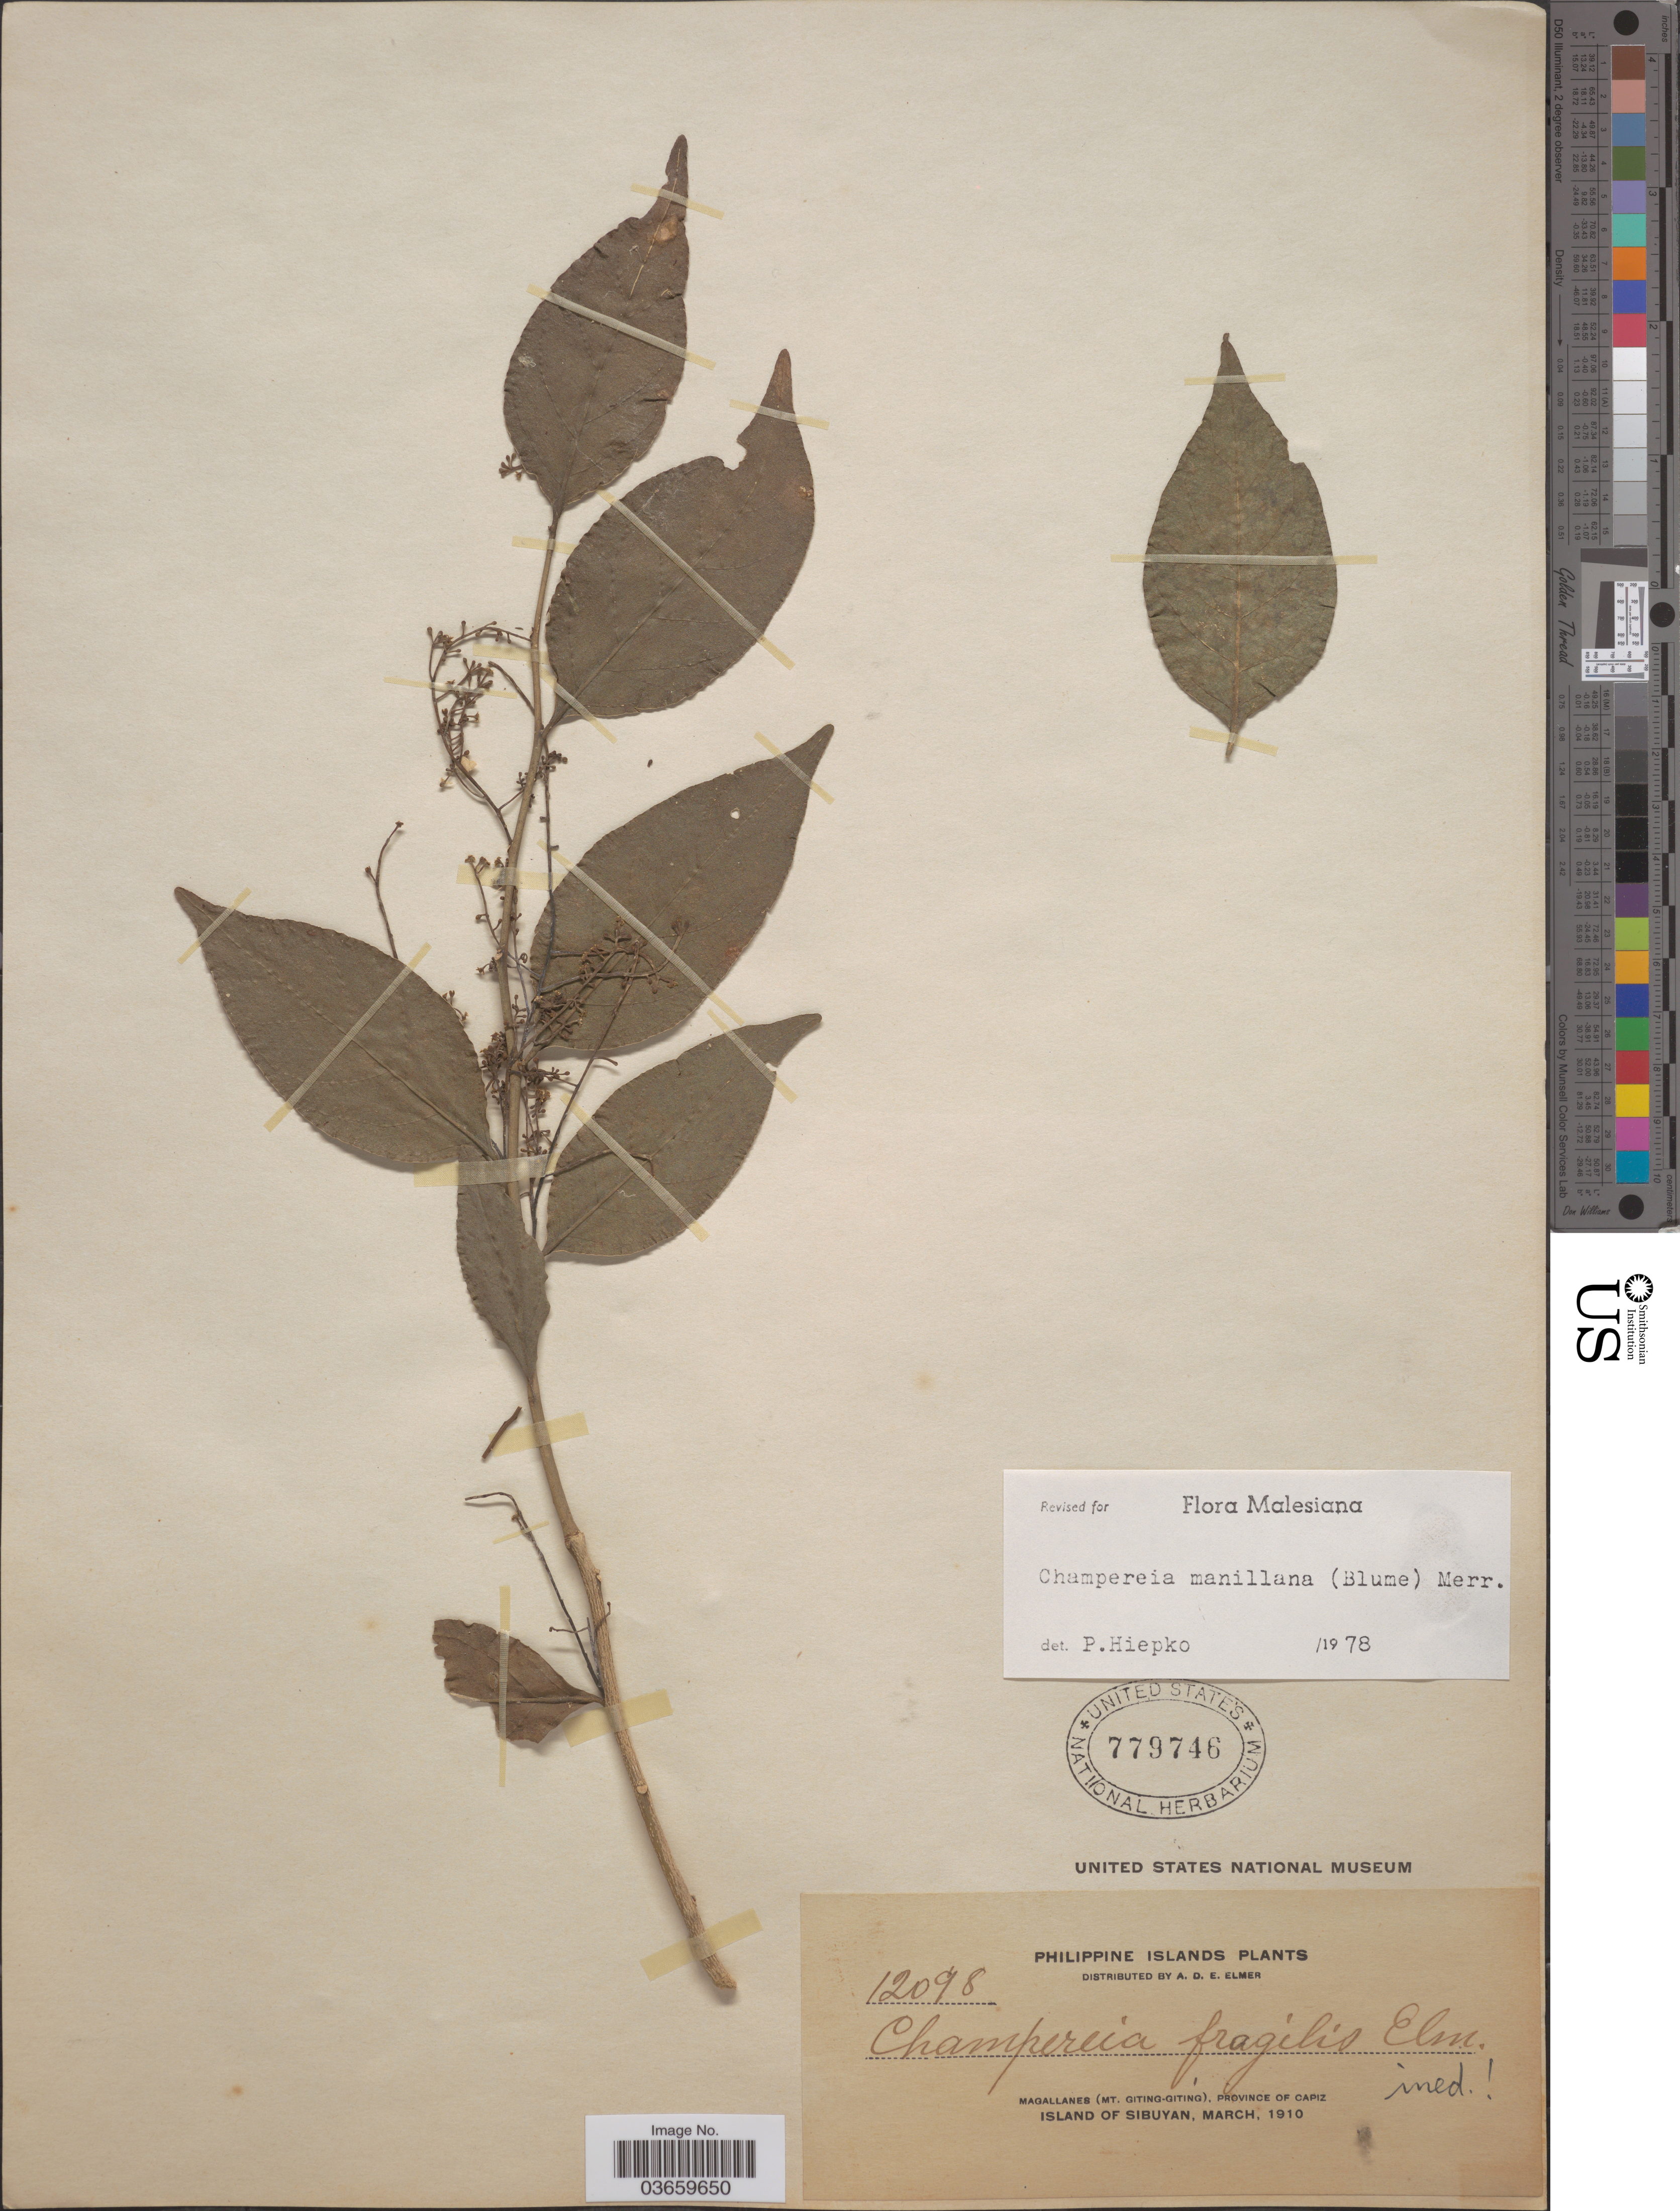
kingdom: Plantae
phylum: Tracheophyta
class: Magnoliopsida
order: Santalales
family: Opiliaceae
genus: Champereia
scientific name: Champereia manillana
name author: (Blume) Merr.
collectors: A. D. E. Elmer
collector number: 12098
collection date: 1910-03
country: Philippines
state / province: Western Visayas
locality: Magallanes (Mt. Giting-Giting), Province of Capiz. Island of Sibuyan.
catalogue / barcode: US 779746